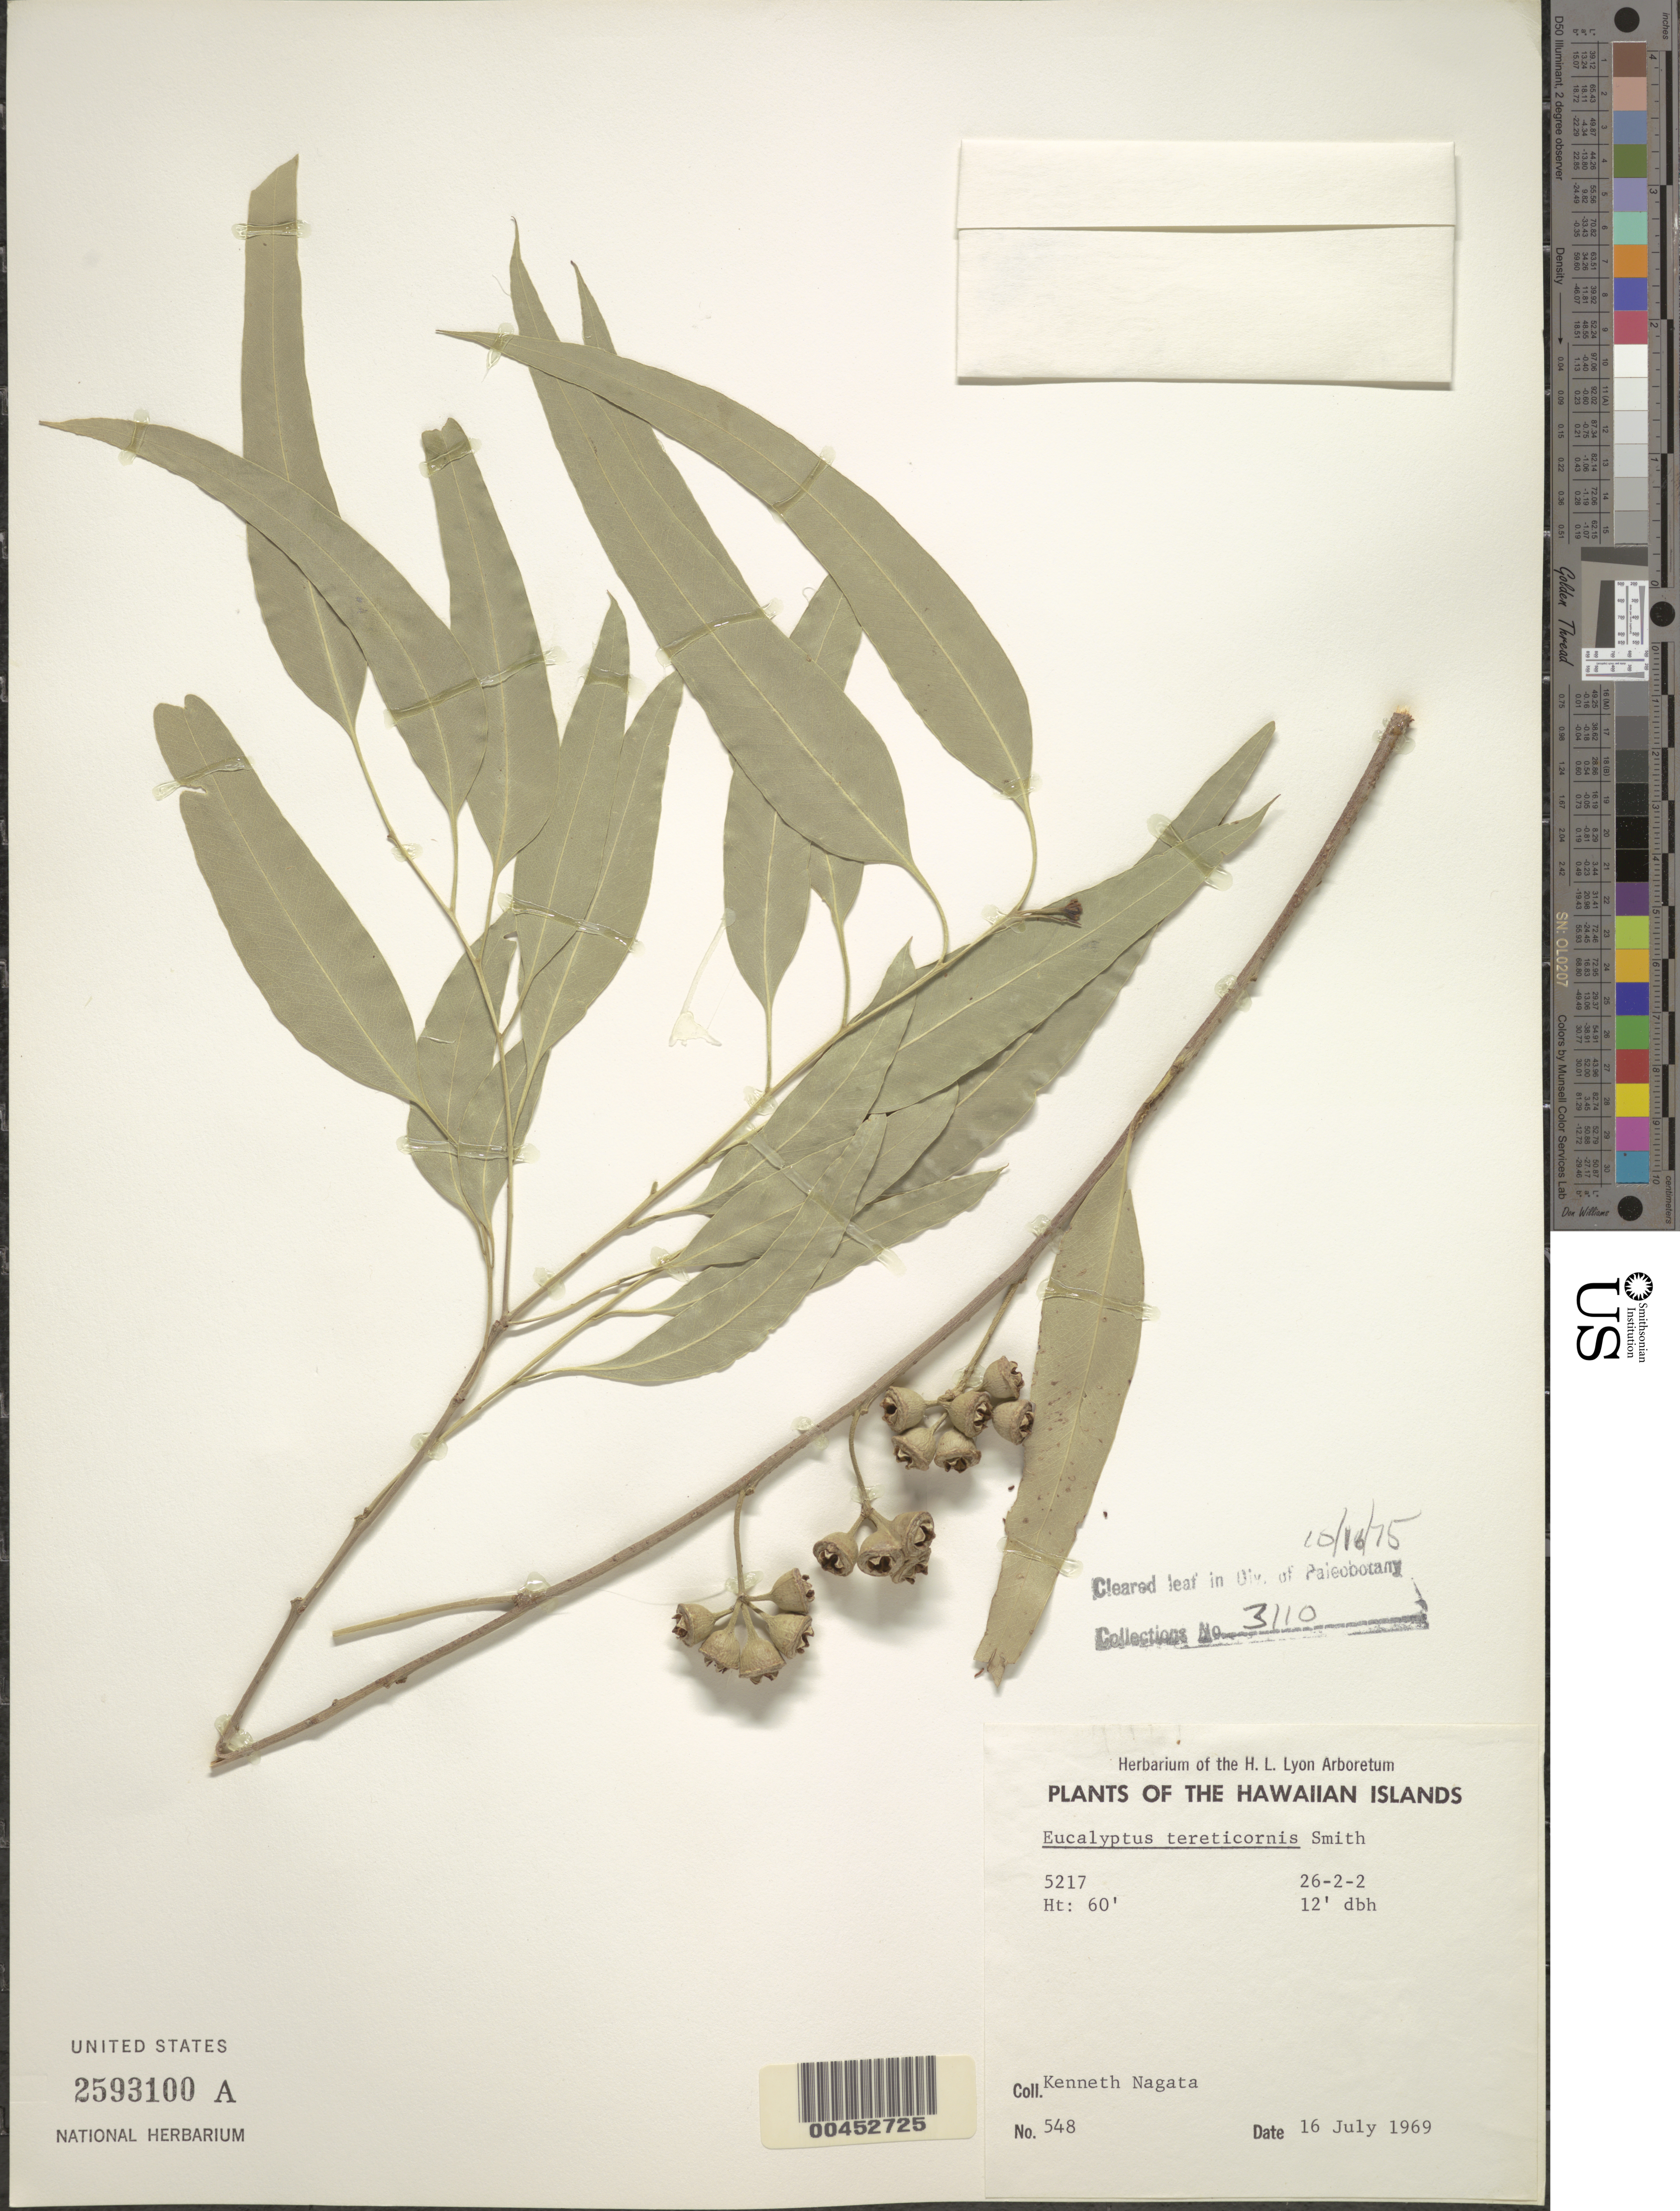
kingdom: Plantae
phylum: Tracheophyta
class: Magnoliopsida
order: Myrtales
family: Myrtaceae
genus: Eucalyptus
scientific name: Eucalyptus tereticornis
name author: Sm.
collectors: K. Nagata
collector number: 548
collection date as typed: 16 Jul 1969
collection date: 1969-07-16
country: United States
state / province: Hawaii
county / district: Hawaii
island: Hawaii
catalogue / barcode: US 2593100A